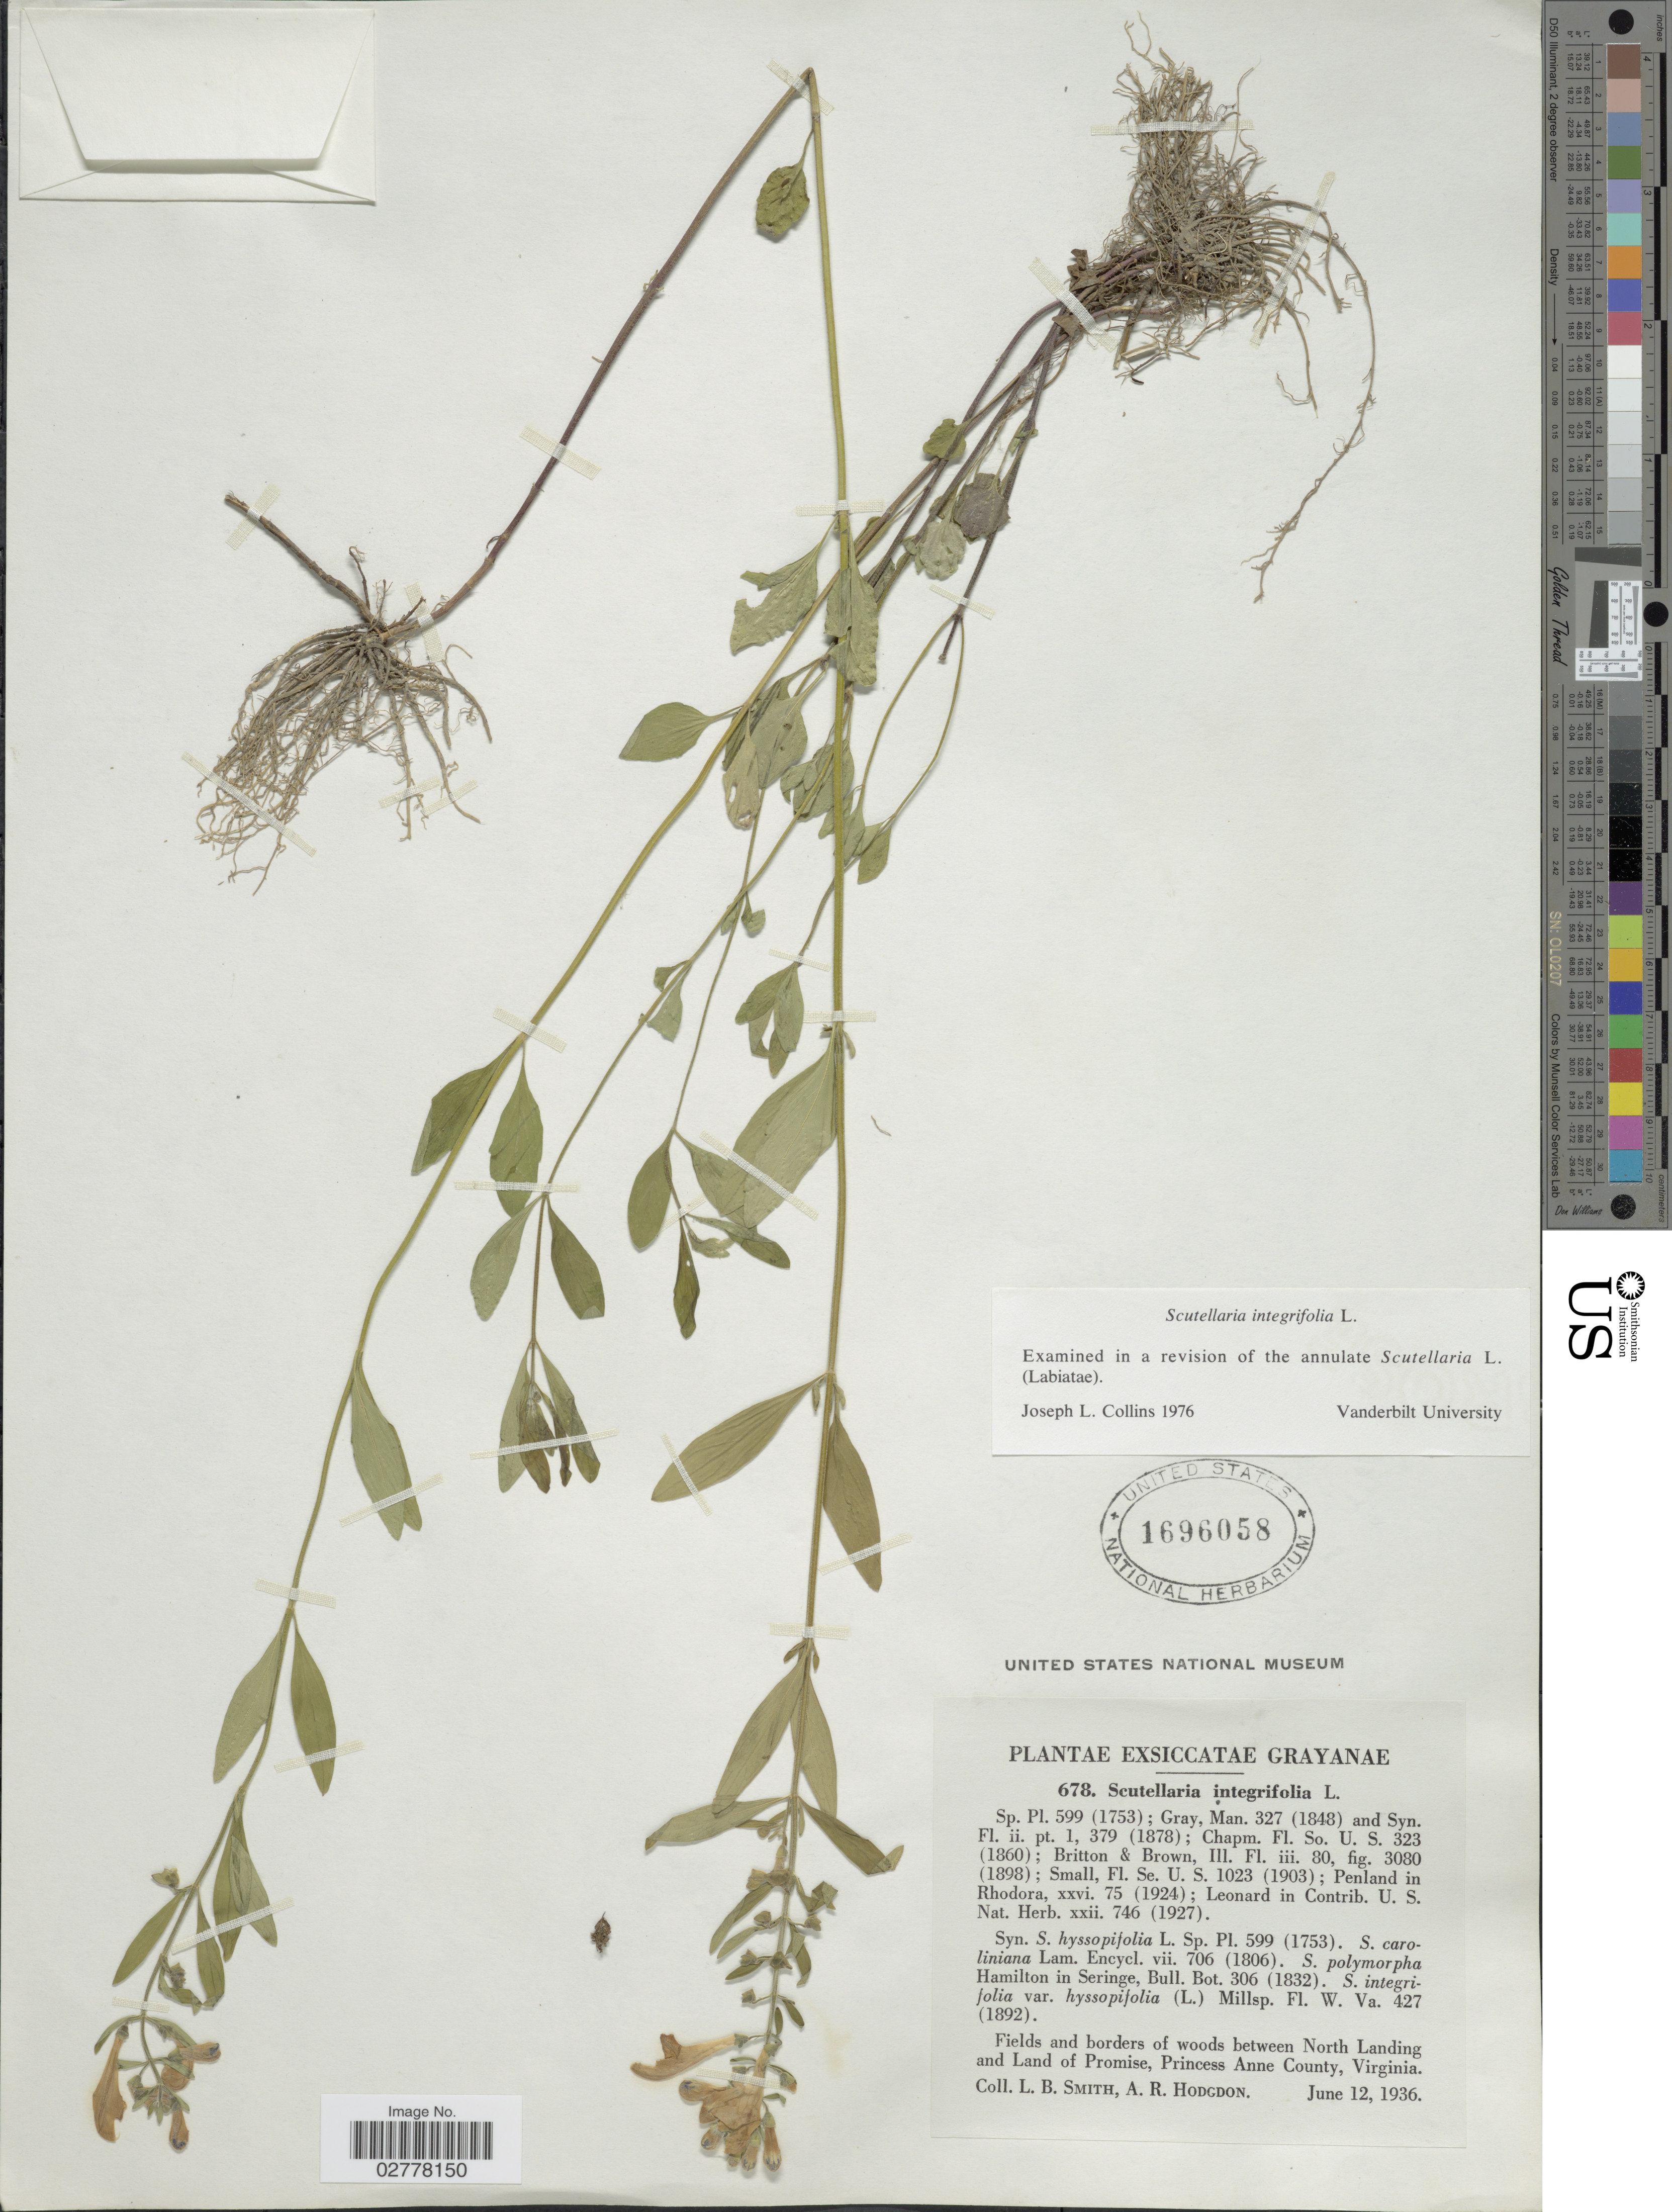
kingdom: Plantae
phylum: Tracheophyta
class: Magnoliopsida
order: Lamiales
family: Lamiaceae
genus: Scutellaria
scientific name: Scutellaria integrifolia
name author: L.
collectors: L. Smith & A. R. Hodgdon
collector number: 678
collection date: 1936-06-12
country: United States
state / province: Virginia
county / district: City of Virginia Beach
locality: Fields and borders of woods between North Landing and Land of Promise, Princess Anne County.(= historic county name)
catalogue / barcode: US 1696058